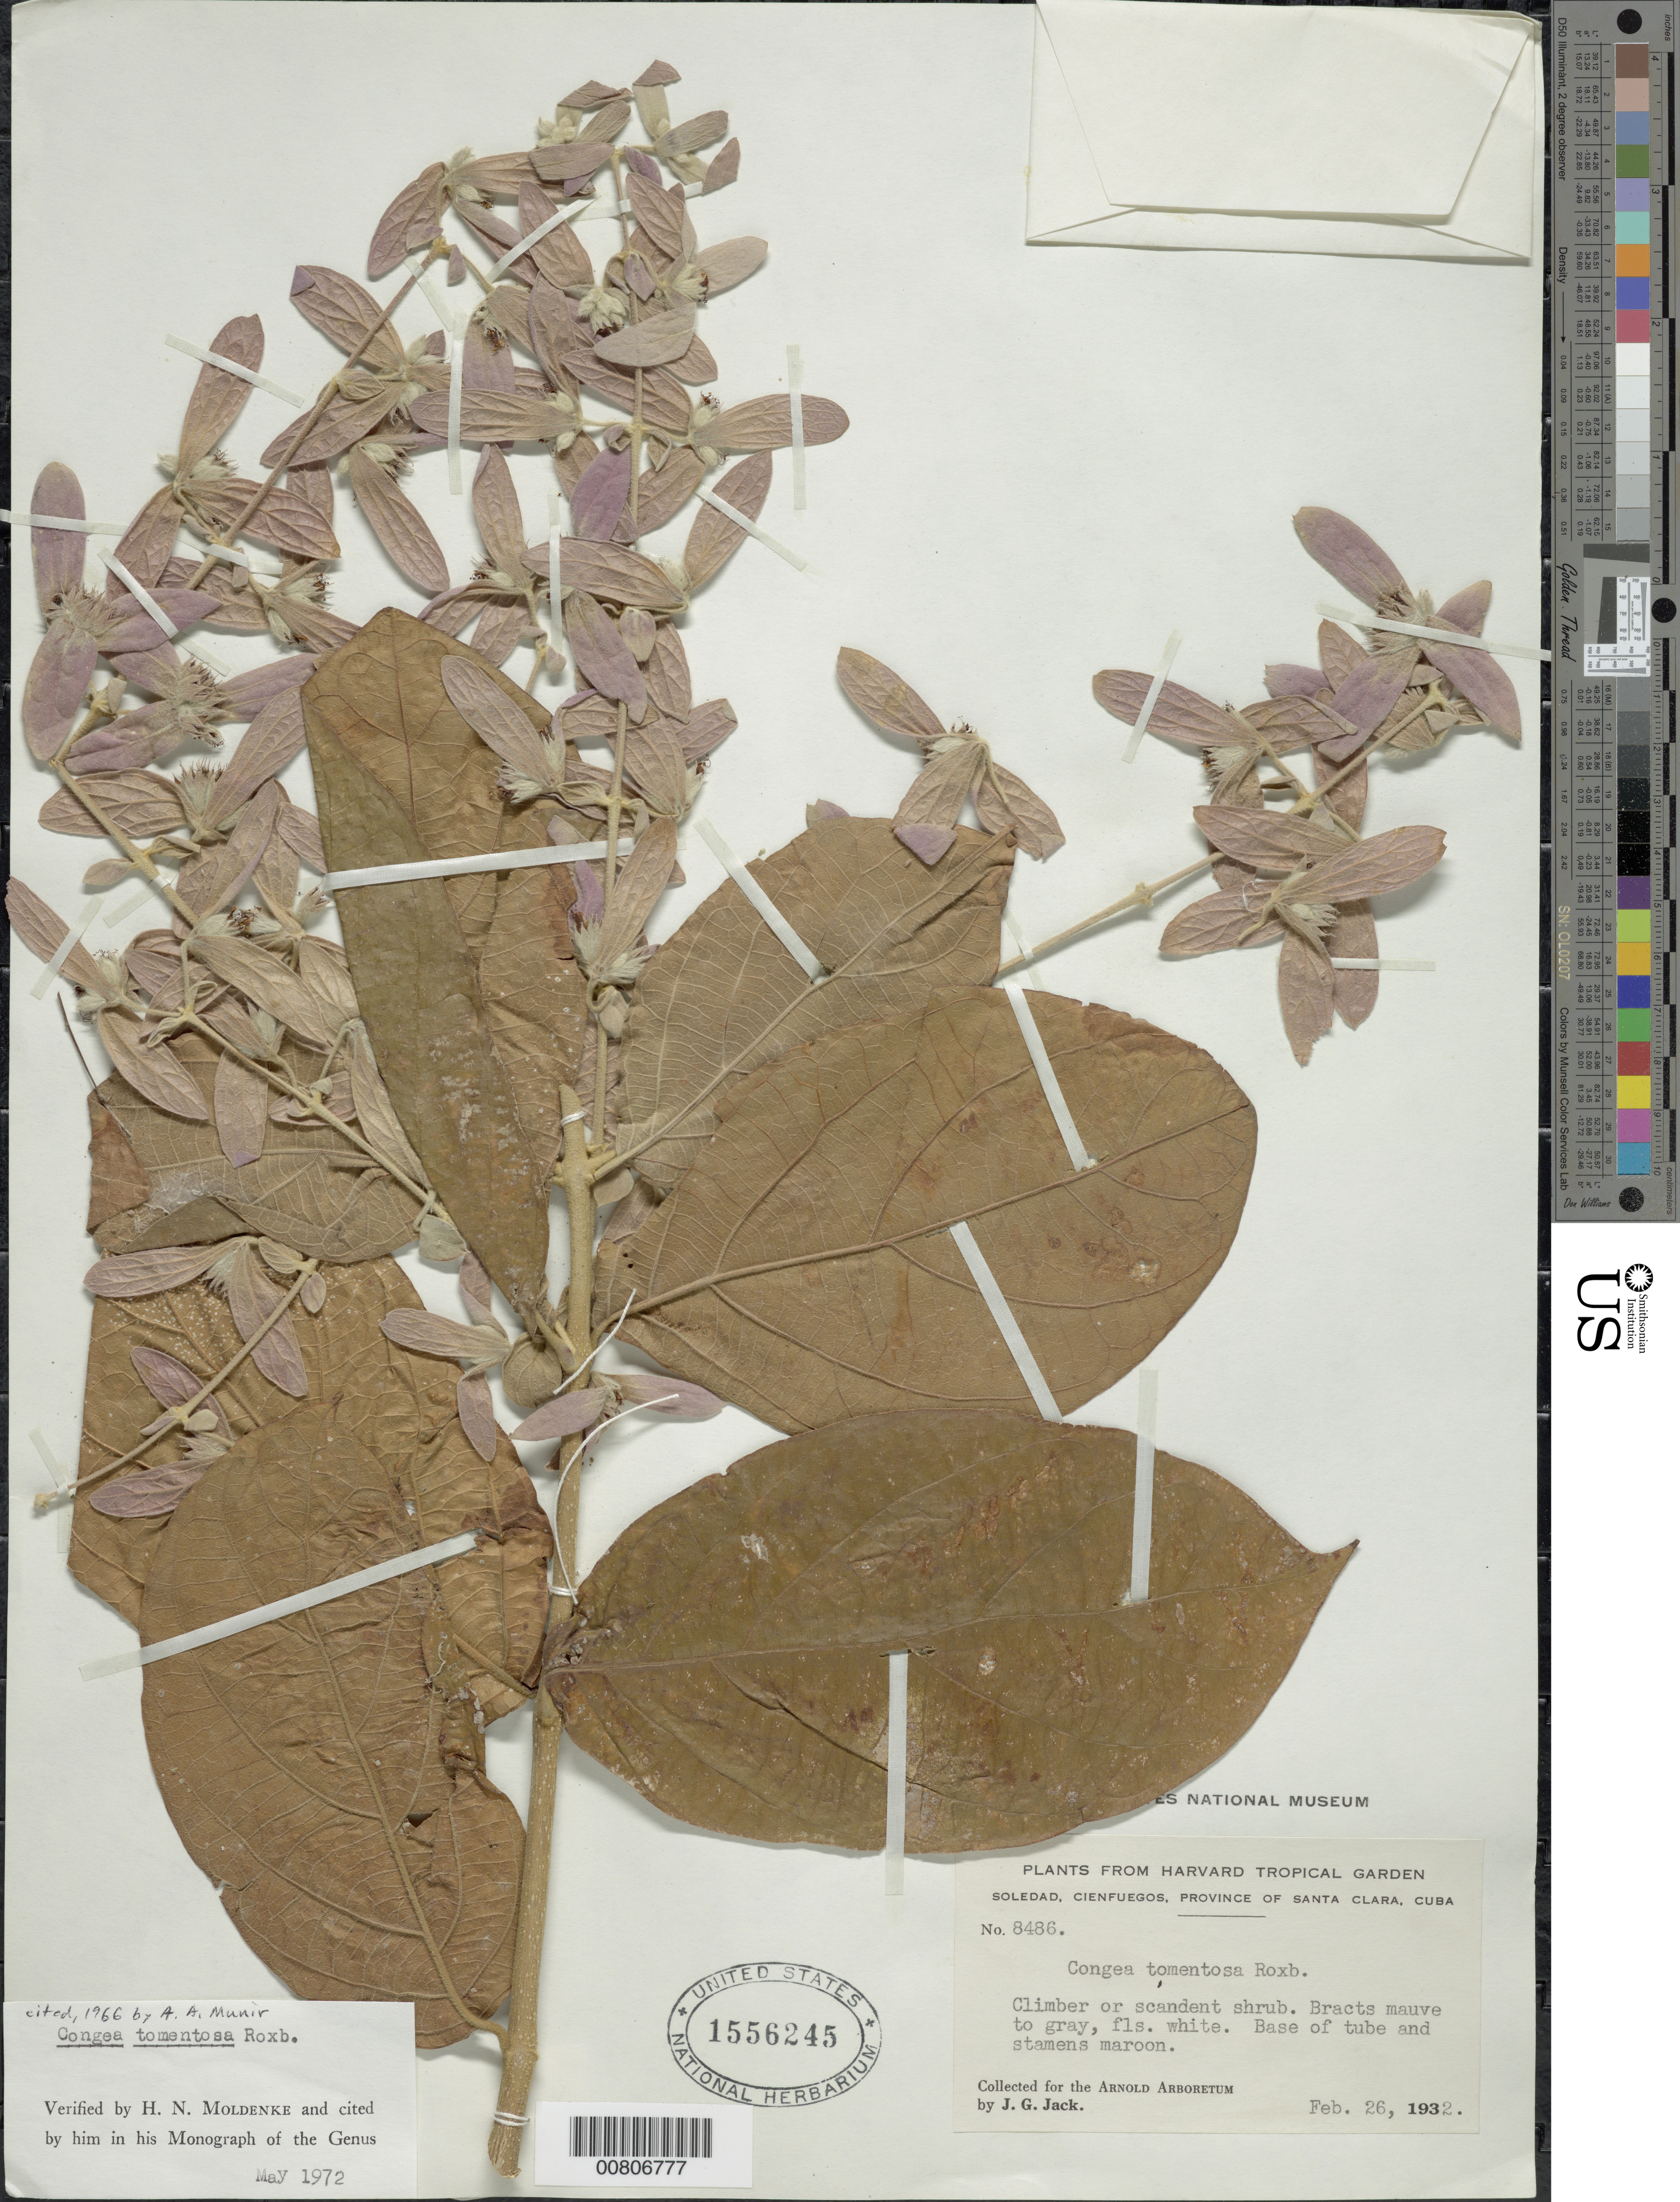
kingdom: Plantae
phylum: Tracheophyta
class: Magnoliopsida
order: Lamiales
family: Lamiaceae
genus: Congea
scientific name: Congea tomentosa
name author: Roxb.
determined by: Munir, A. A.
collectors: J. G. Jack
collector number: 8486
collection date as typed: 26 Feb 1932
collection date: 1932-02-26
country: Cuba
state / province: Cienfuegos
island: Cuba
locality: Santa Clara Prov , Soledad, Cienfuegos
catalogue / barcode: US 1556245